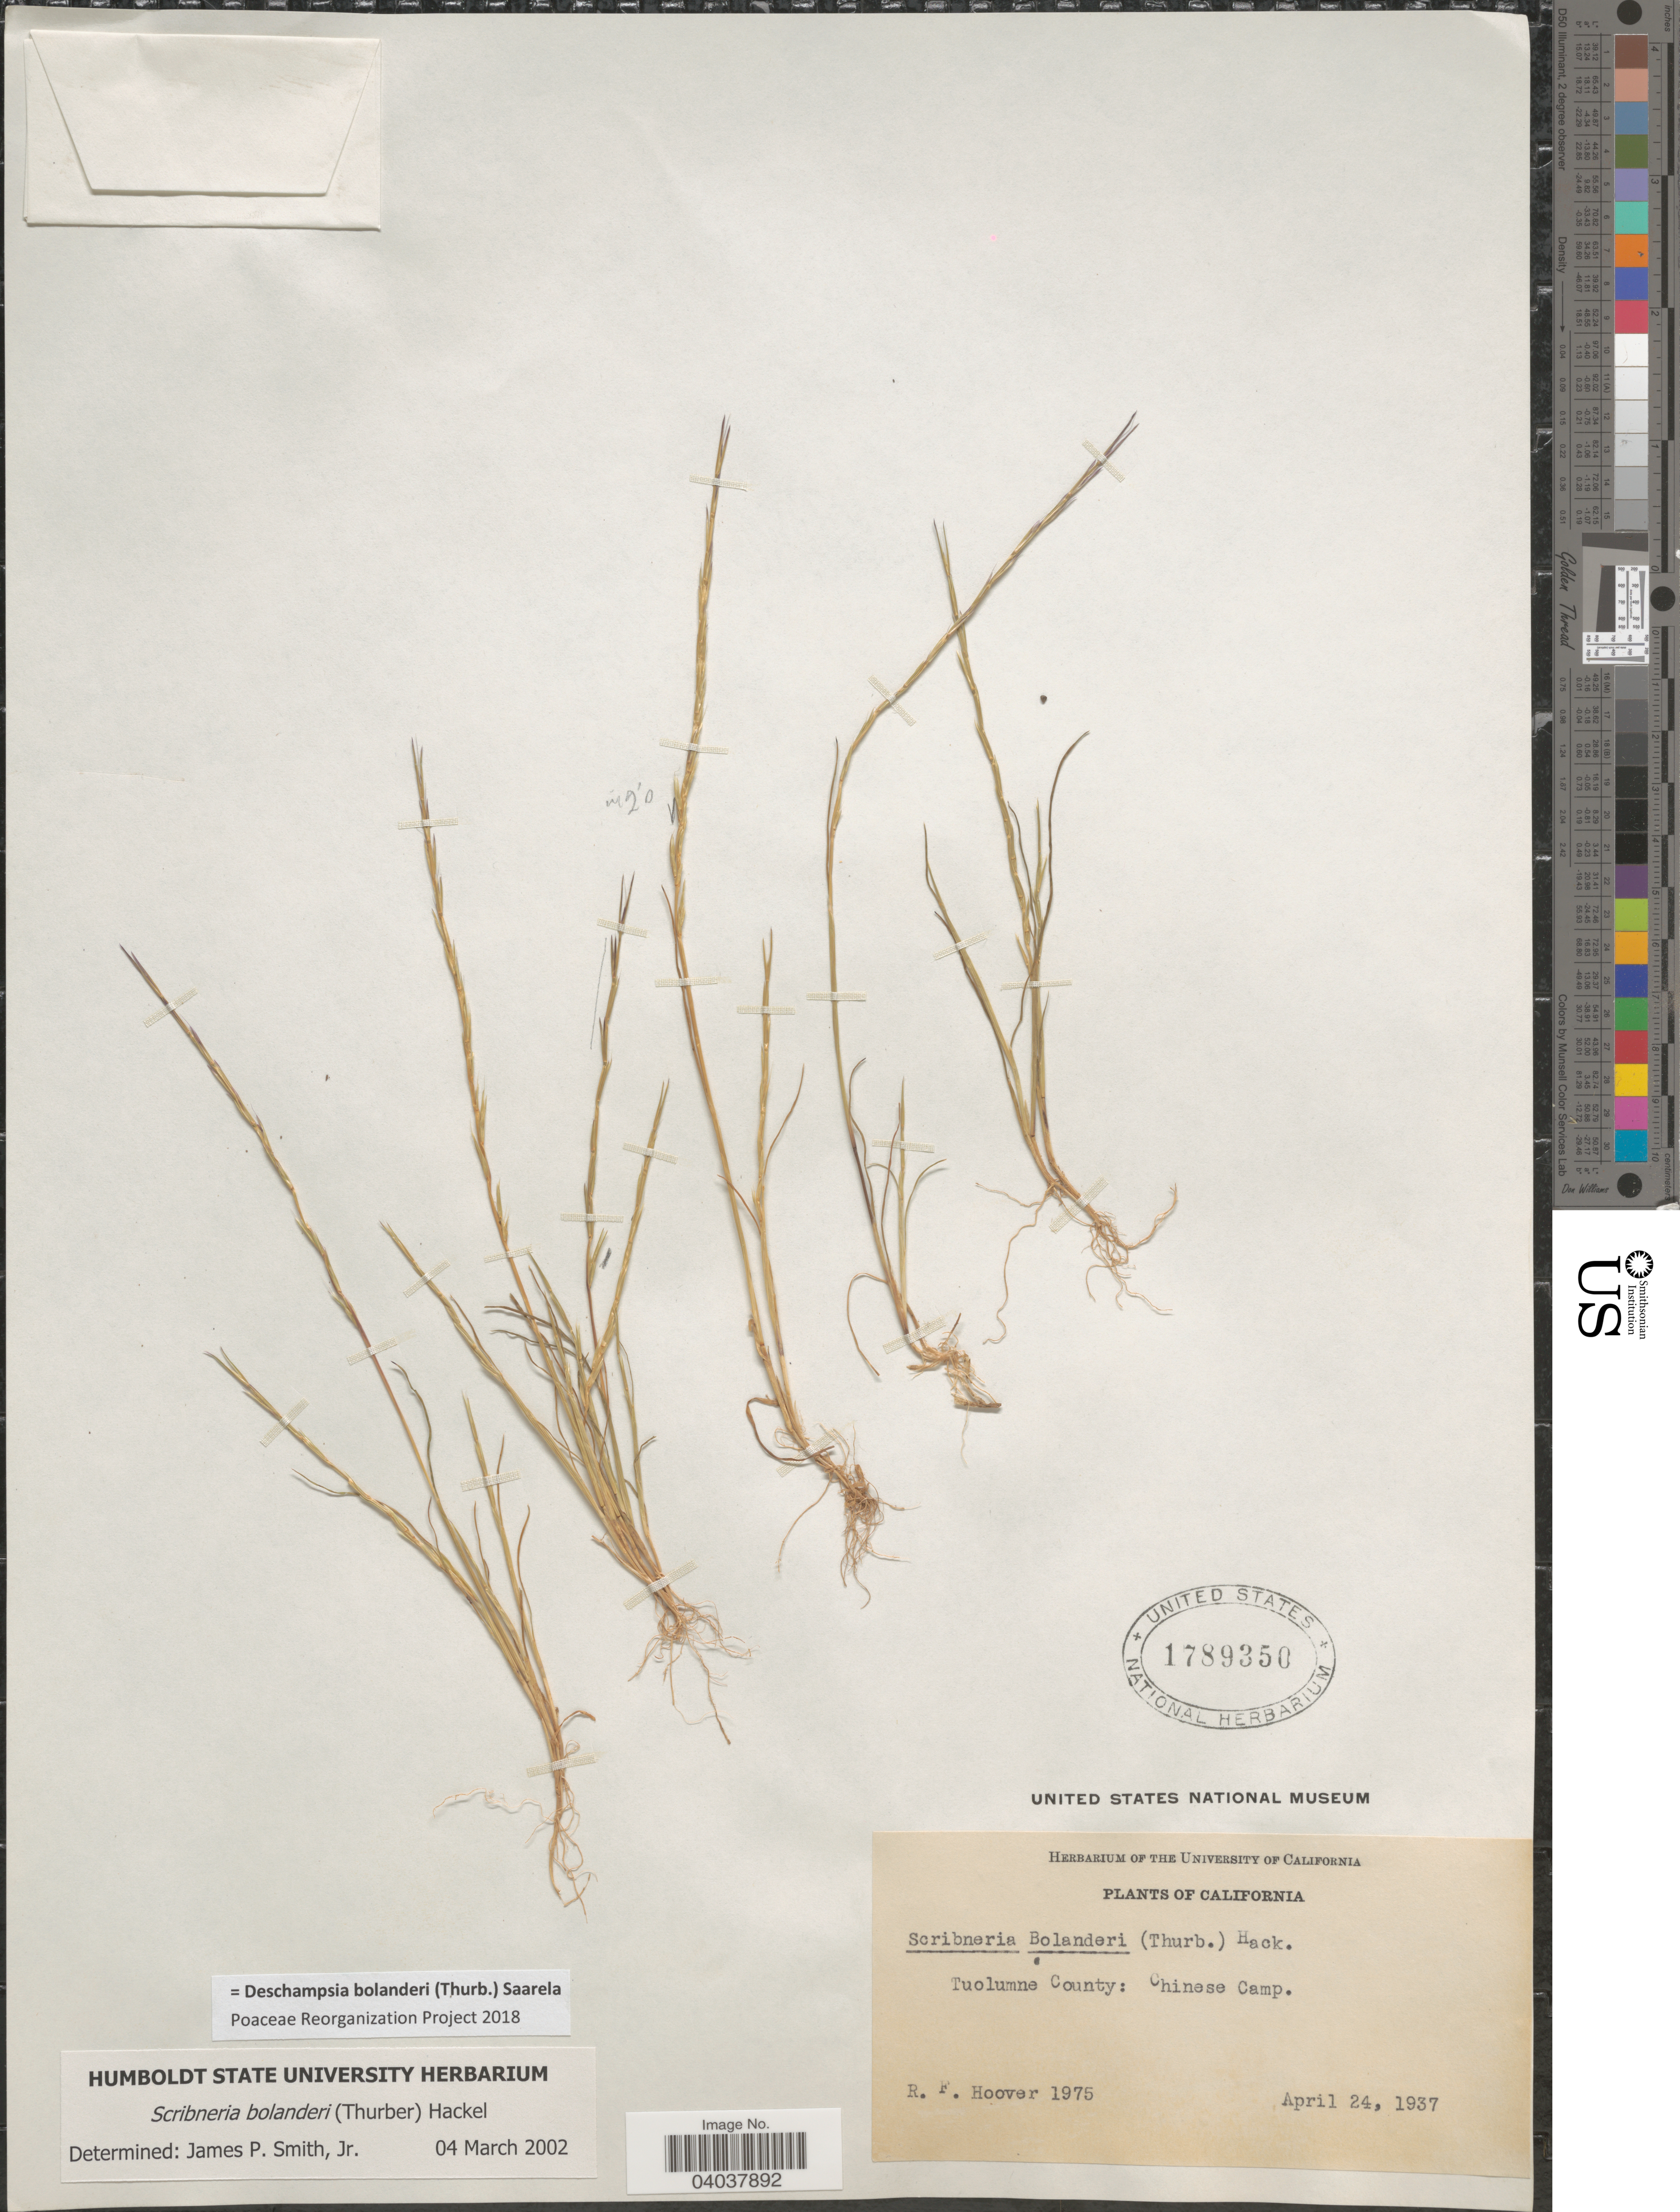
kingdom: Plantae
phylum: Tracheophyta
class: Liliopsida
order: Poales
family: Poaceae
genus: Deschampsia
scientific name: Deschampsia bolanderi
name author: (Thurb.) Saarela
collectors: R. F. Hoover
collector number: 1975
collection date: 1937-04-24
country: United States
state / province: California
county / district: Tuolumne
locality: Tuolumne County: Chinese Camp.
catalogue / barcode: US 1789350